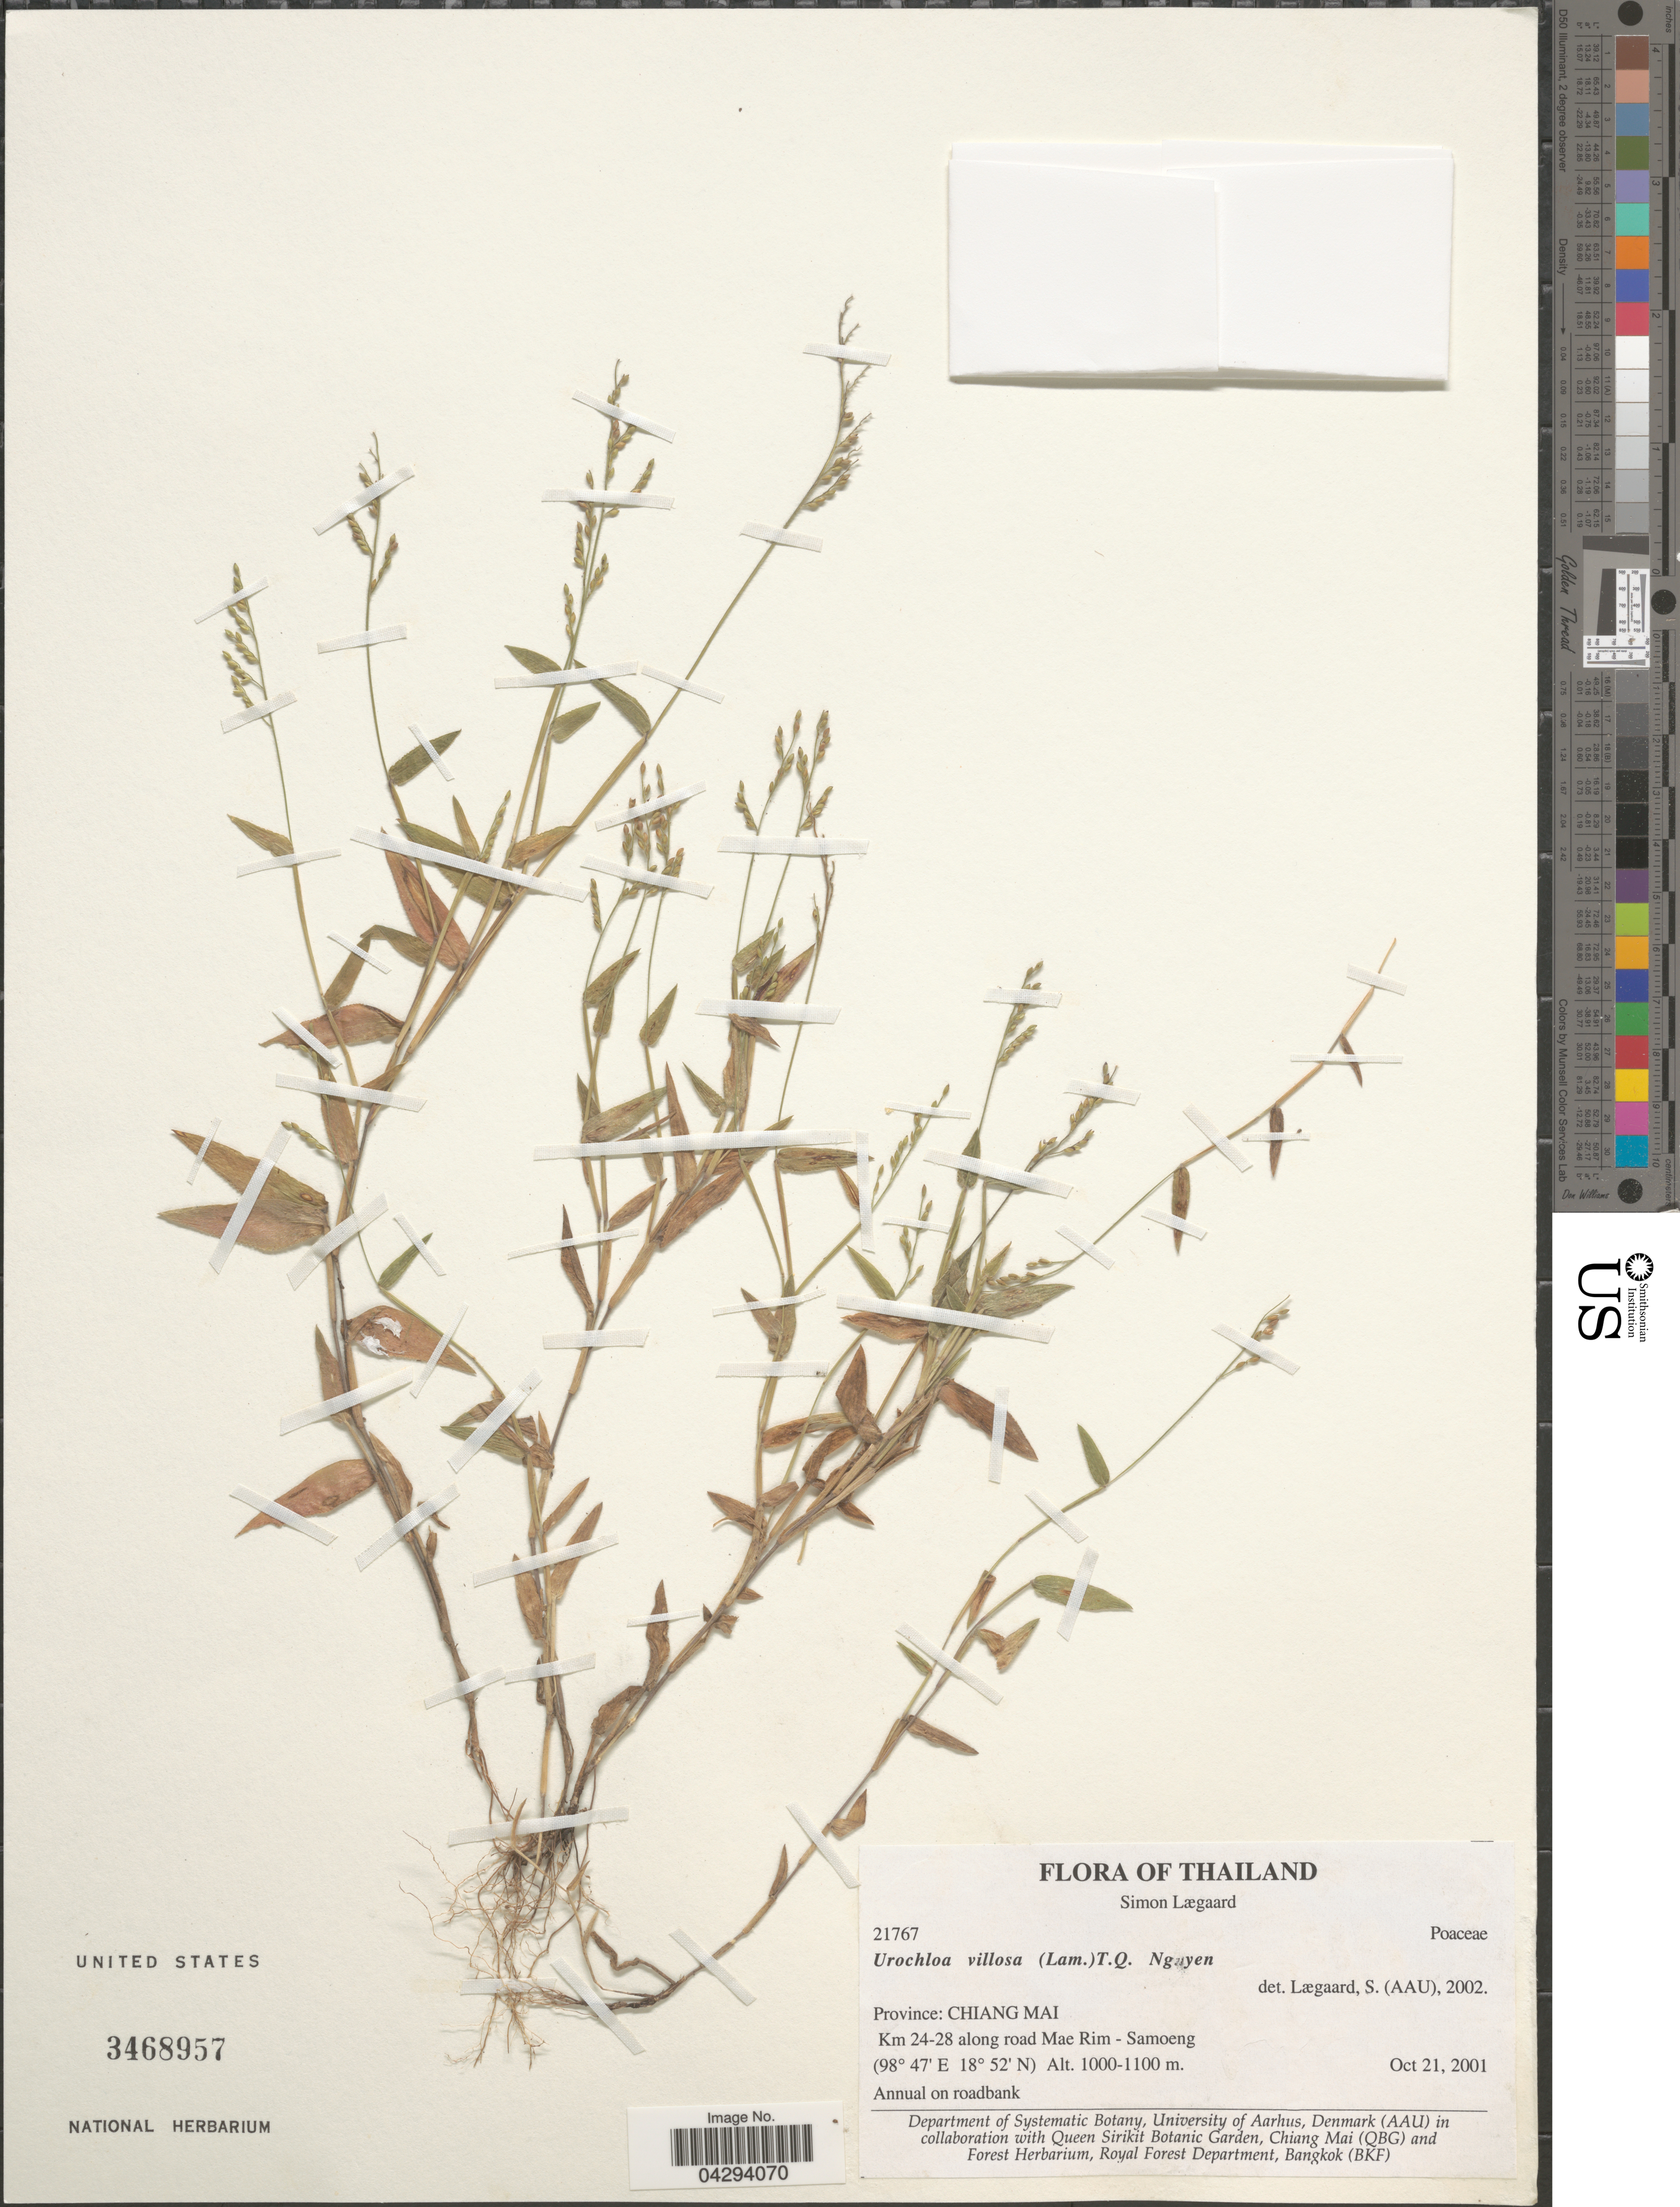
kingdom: Plantae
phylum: Tracheophyta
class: Liliopsida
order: Poales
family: Poaceae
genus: Urochloa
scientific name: Urochloa villosa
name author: (Lam.) T.Q. Nguyen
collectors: S. Lægaard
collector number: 21767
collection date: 2001-10-21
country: Thailand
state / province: Chiang Mai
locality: Km 24-28 along road Mae Rim - Samoeng.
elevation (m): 1000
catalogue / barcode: US 3468957